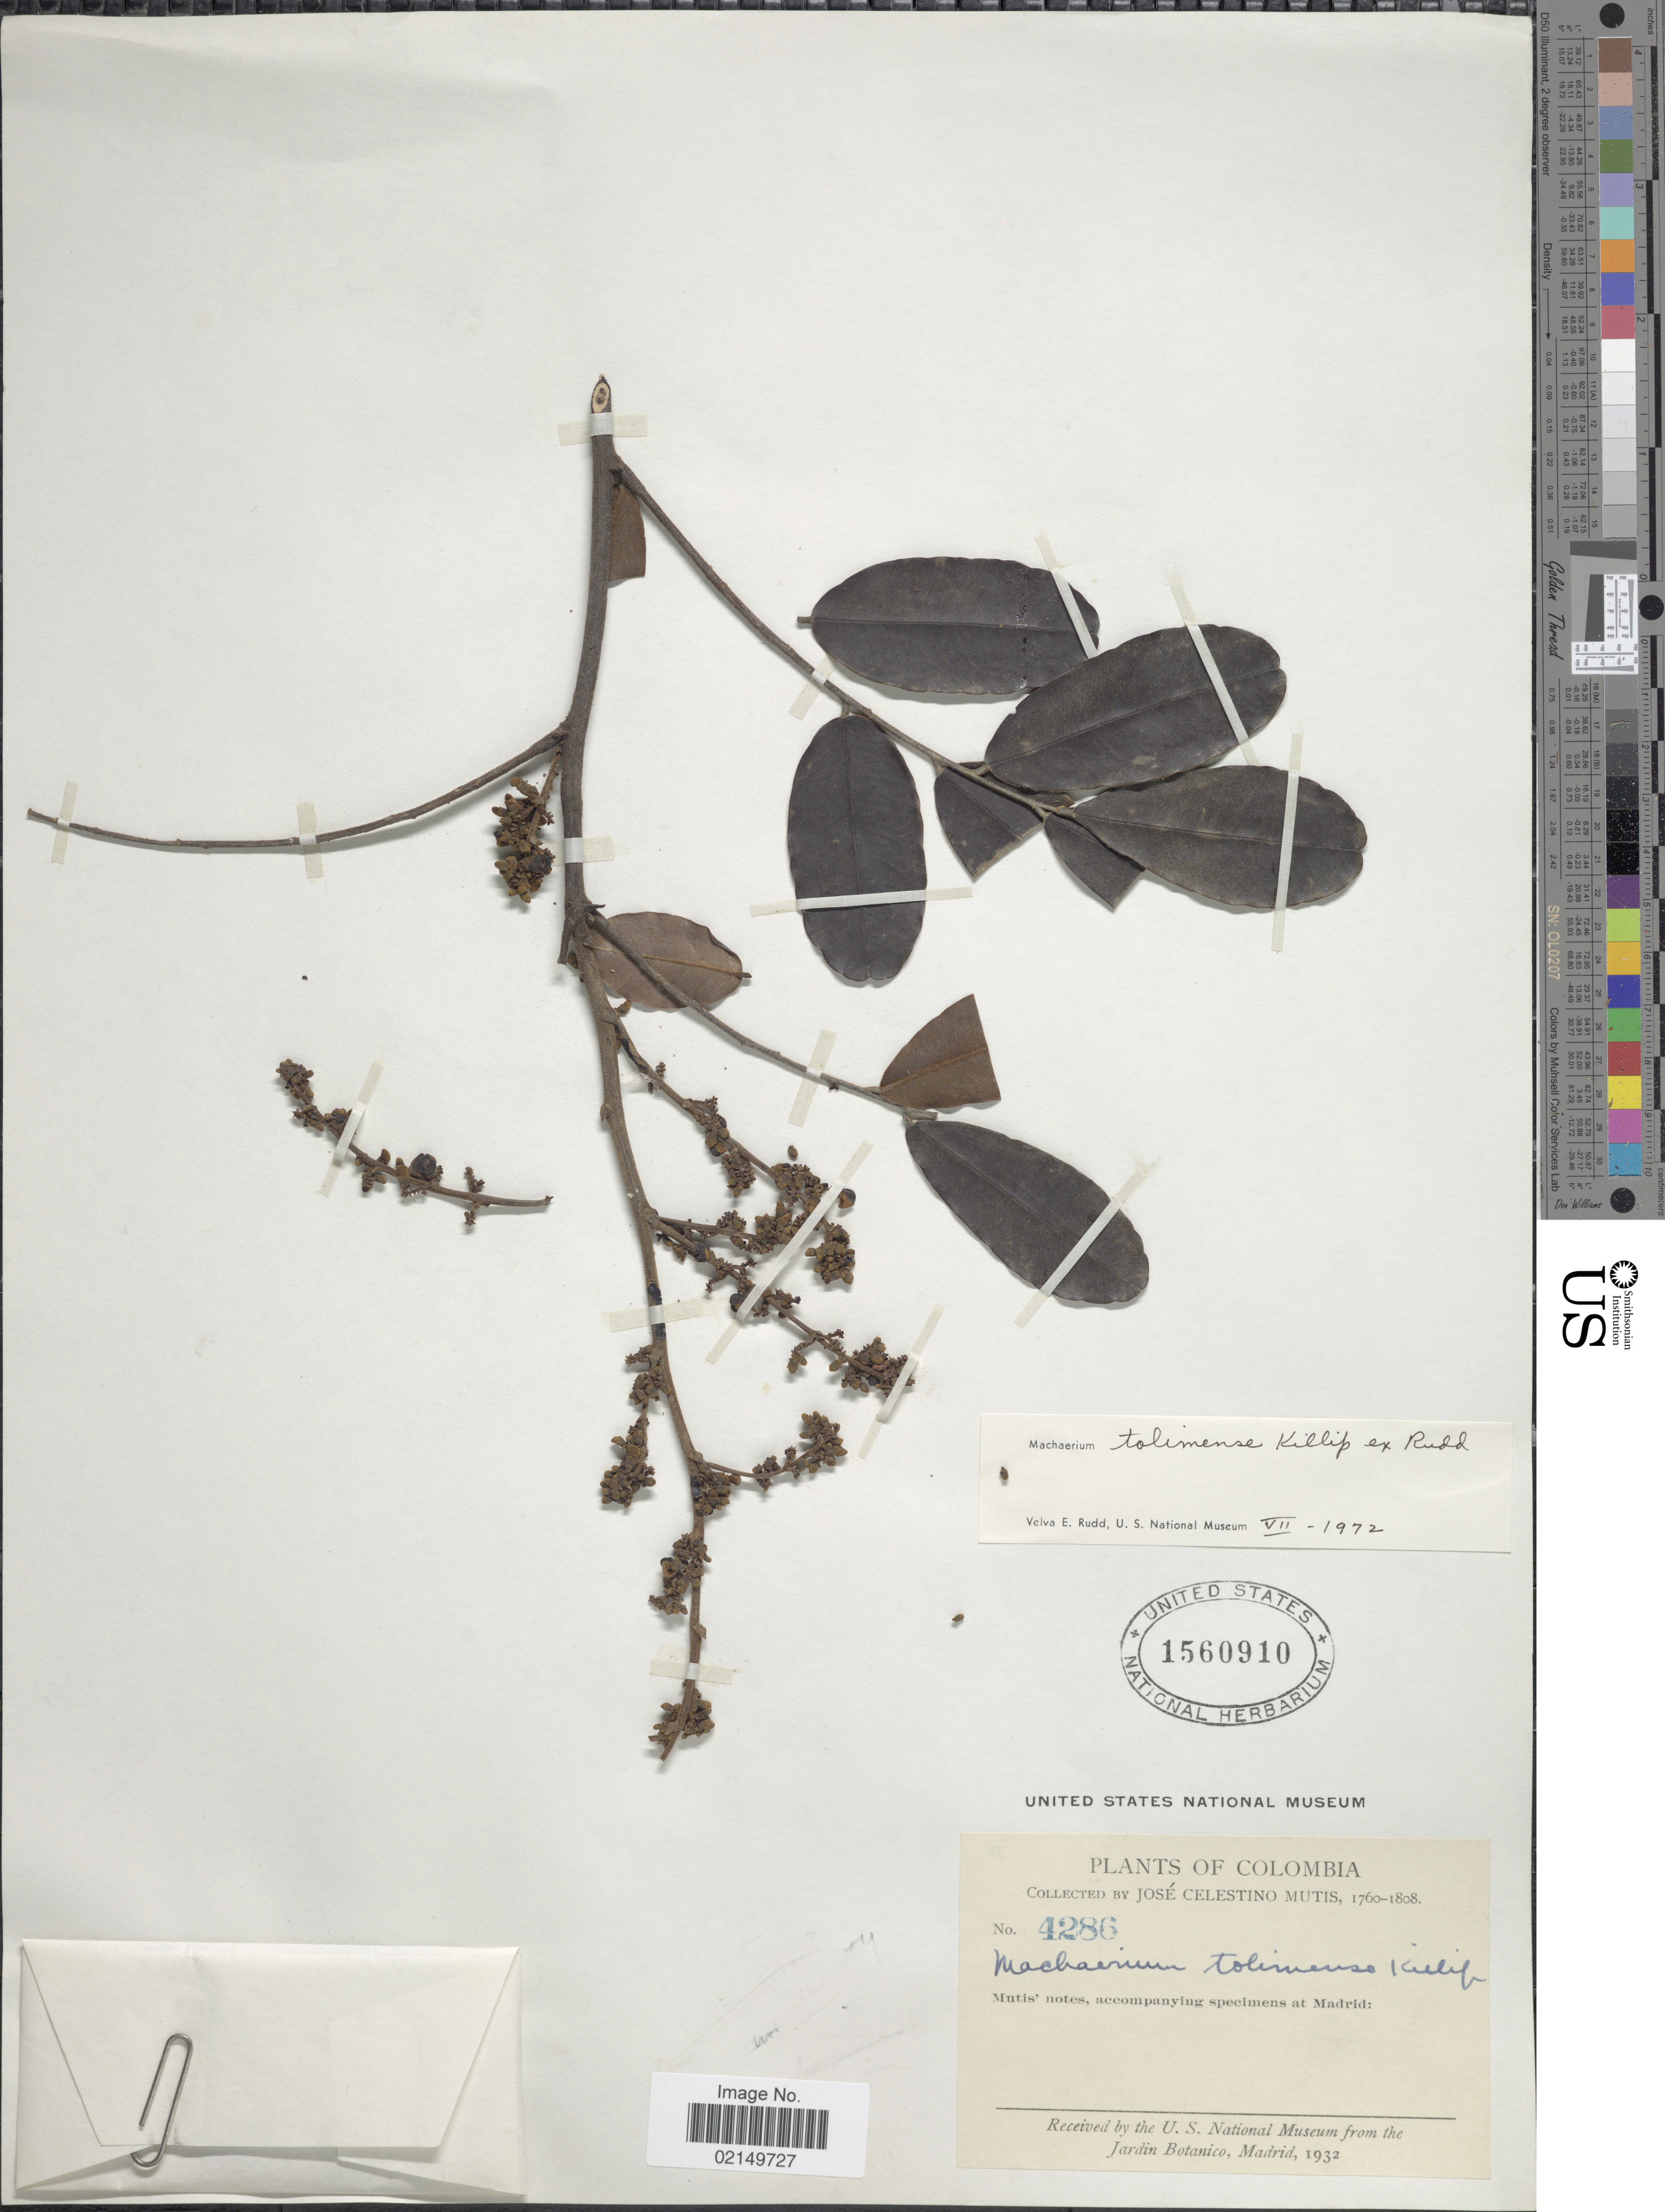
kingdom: Plantae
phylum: Tracheophyta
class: Magnoliopsida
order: Fabales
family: Fabaceae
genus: Machaerium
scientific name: Machaerium tolimense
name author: Killip ex Rudd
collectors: J. C. B. Mutis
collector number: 4286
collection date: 1760/1808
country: Colombia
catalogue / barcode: US 1560910